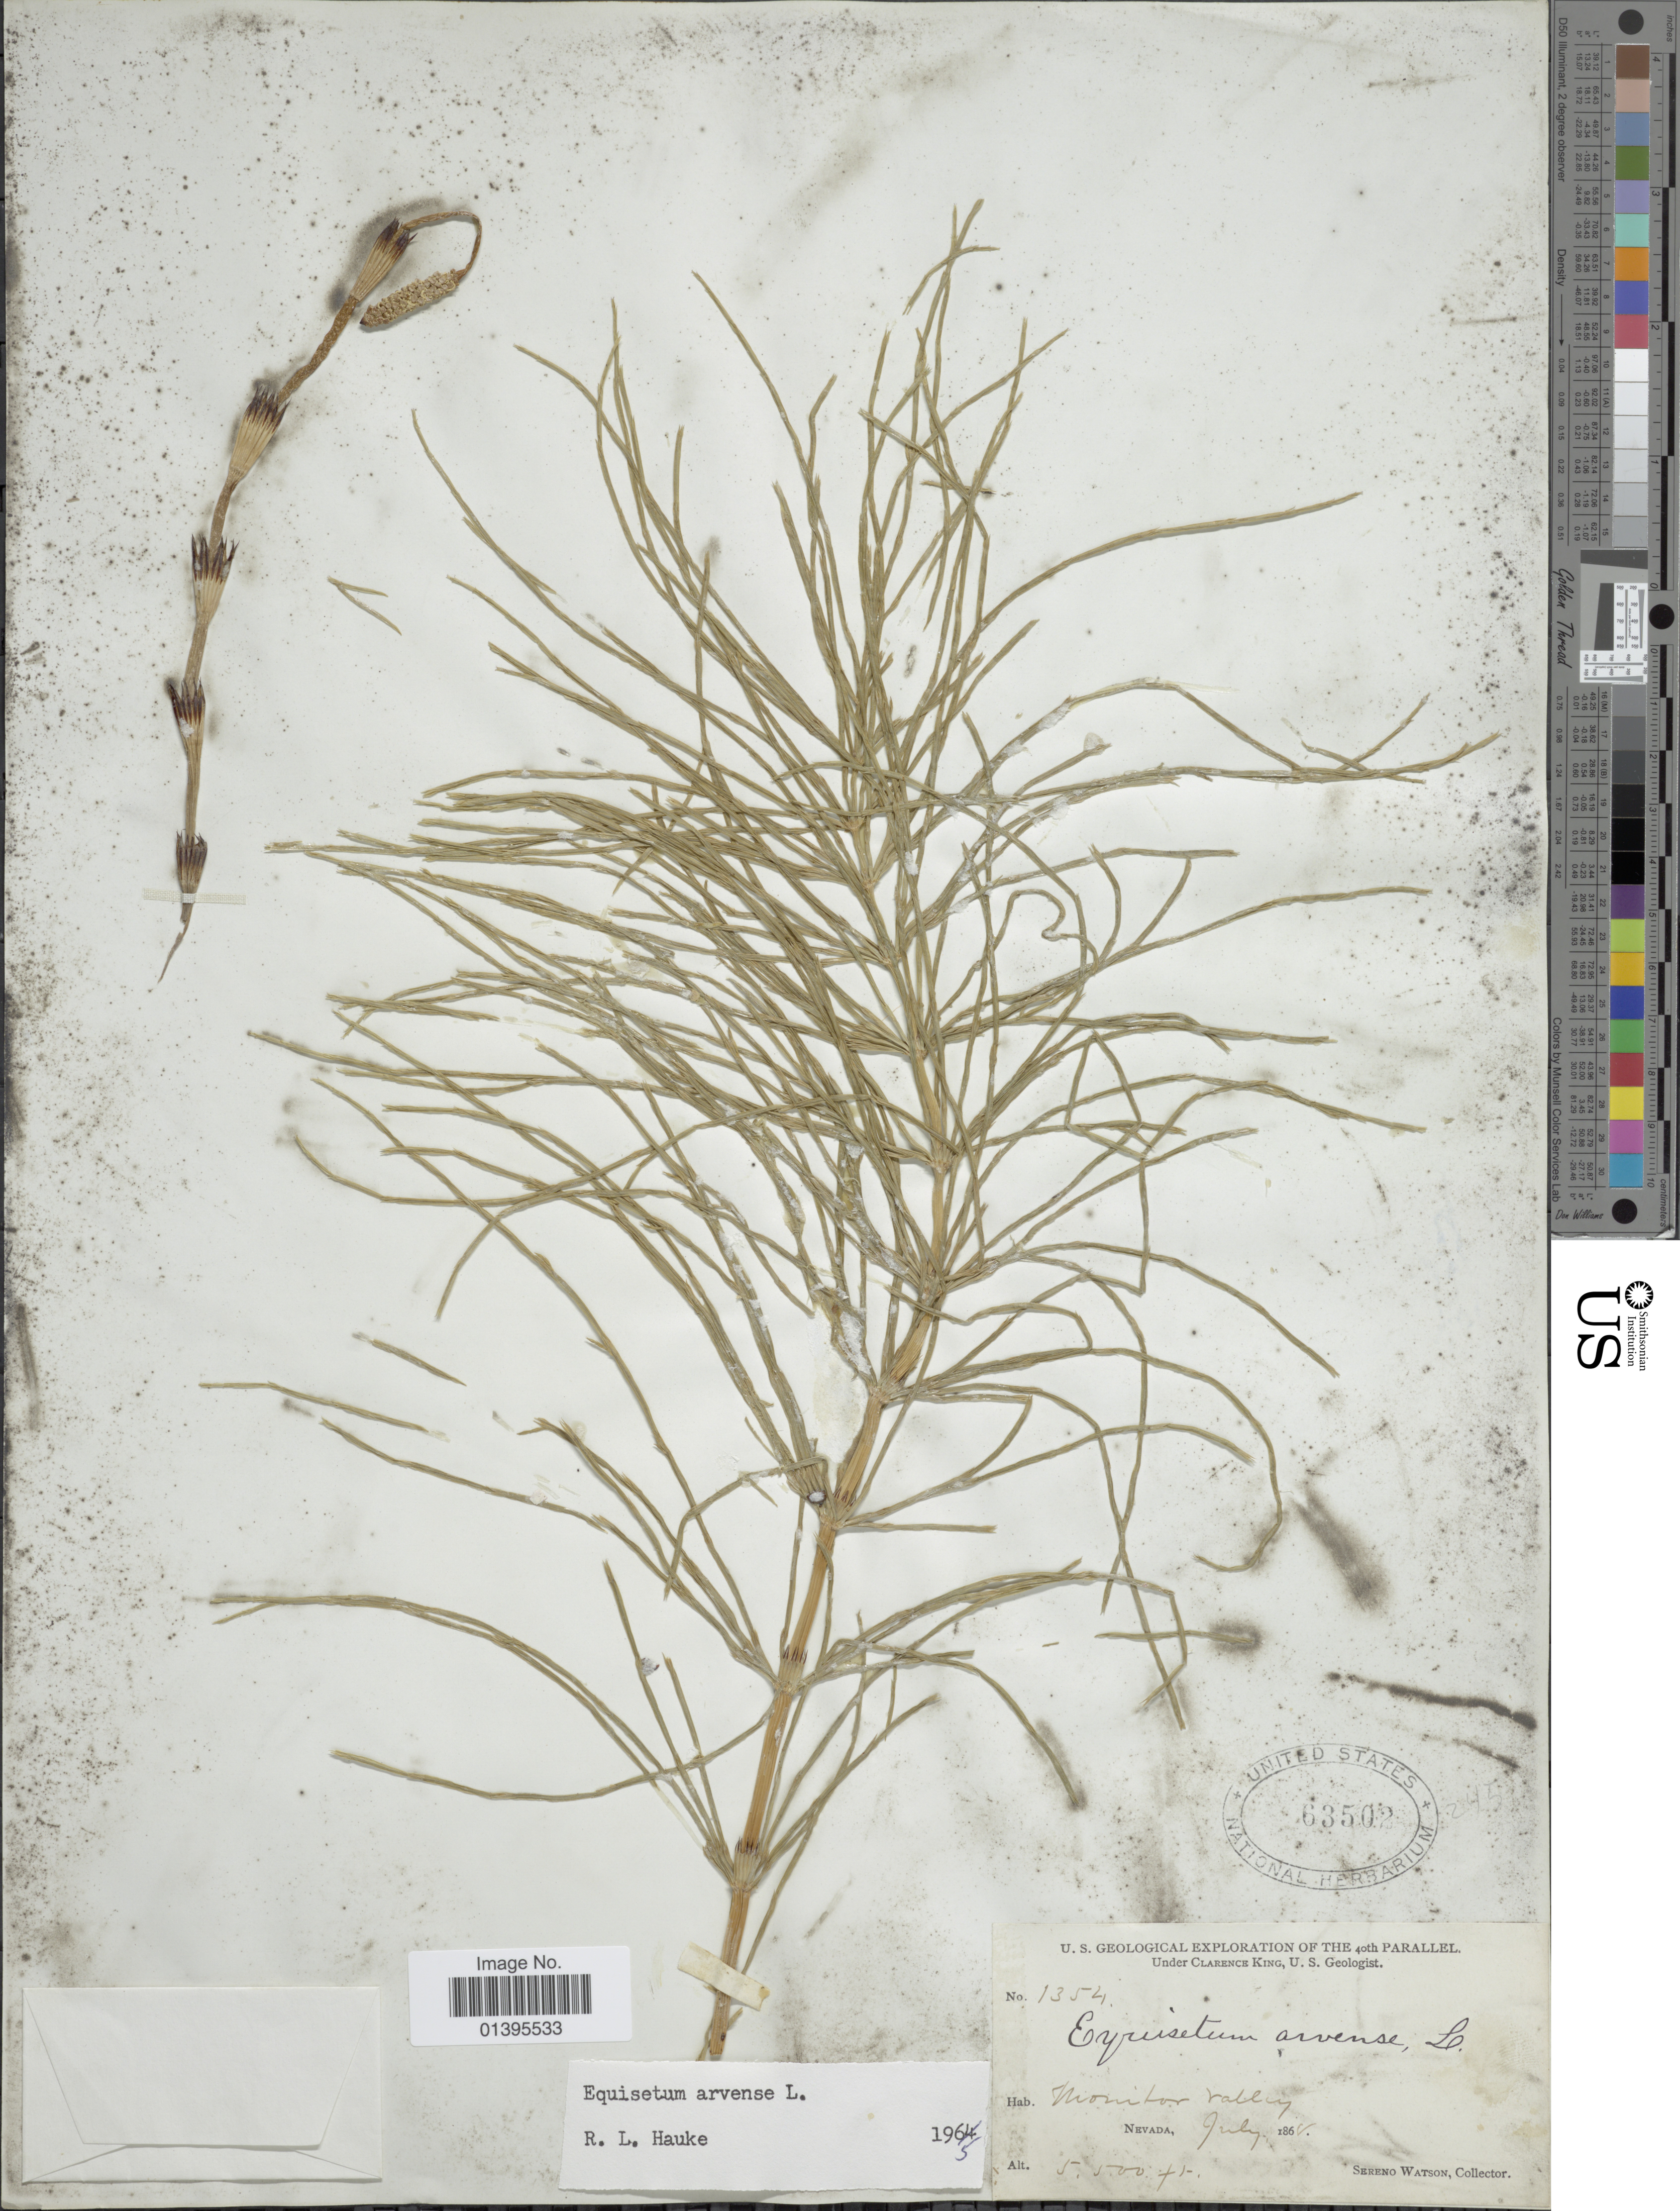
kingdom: Plantae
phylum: Tracheophyta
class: Polypodiopsida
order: Equisetales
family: Equisetaceae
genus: Equisetum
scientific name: Equisetum arvense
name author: L.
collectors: S. Watson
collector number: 1354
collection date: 1861-07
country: United States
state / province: Nevada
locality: Monitor Valley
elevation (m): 1676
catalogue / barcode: US 63502